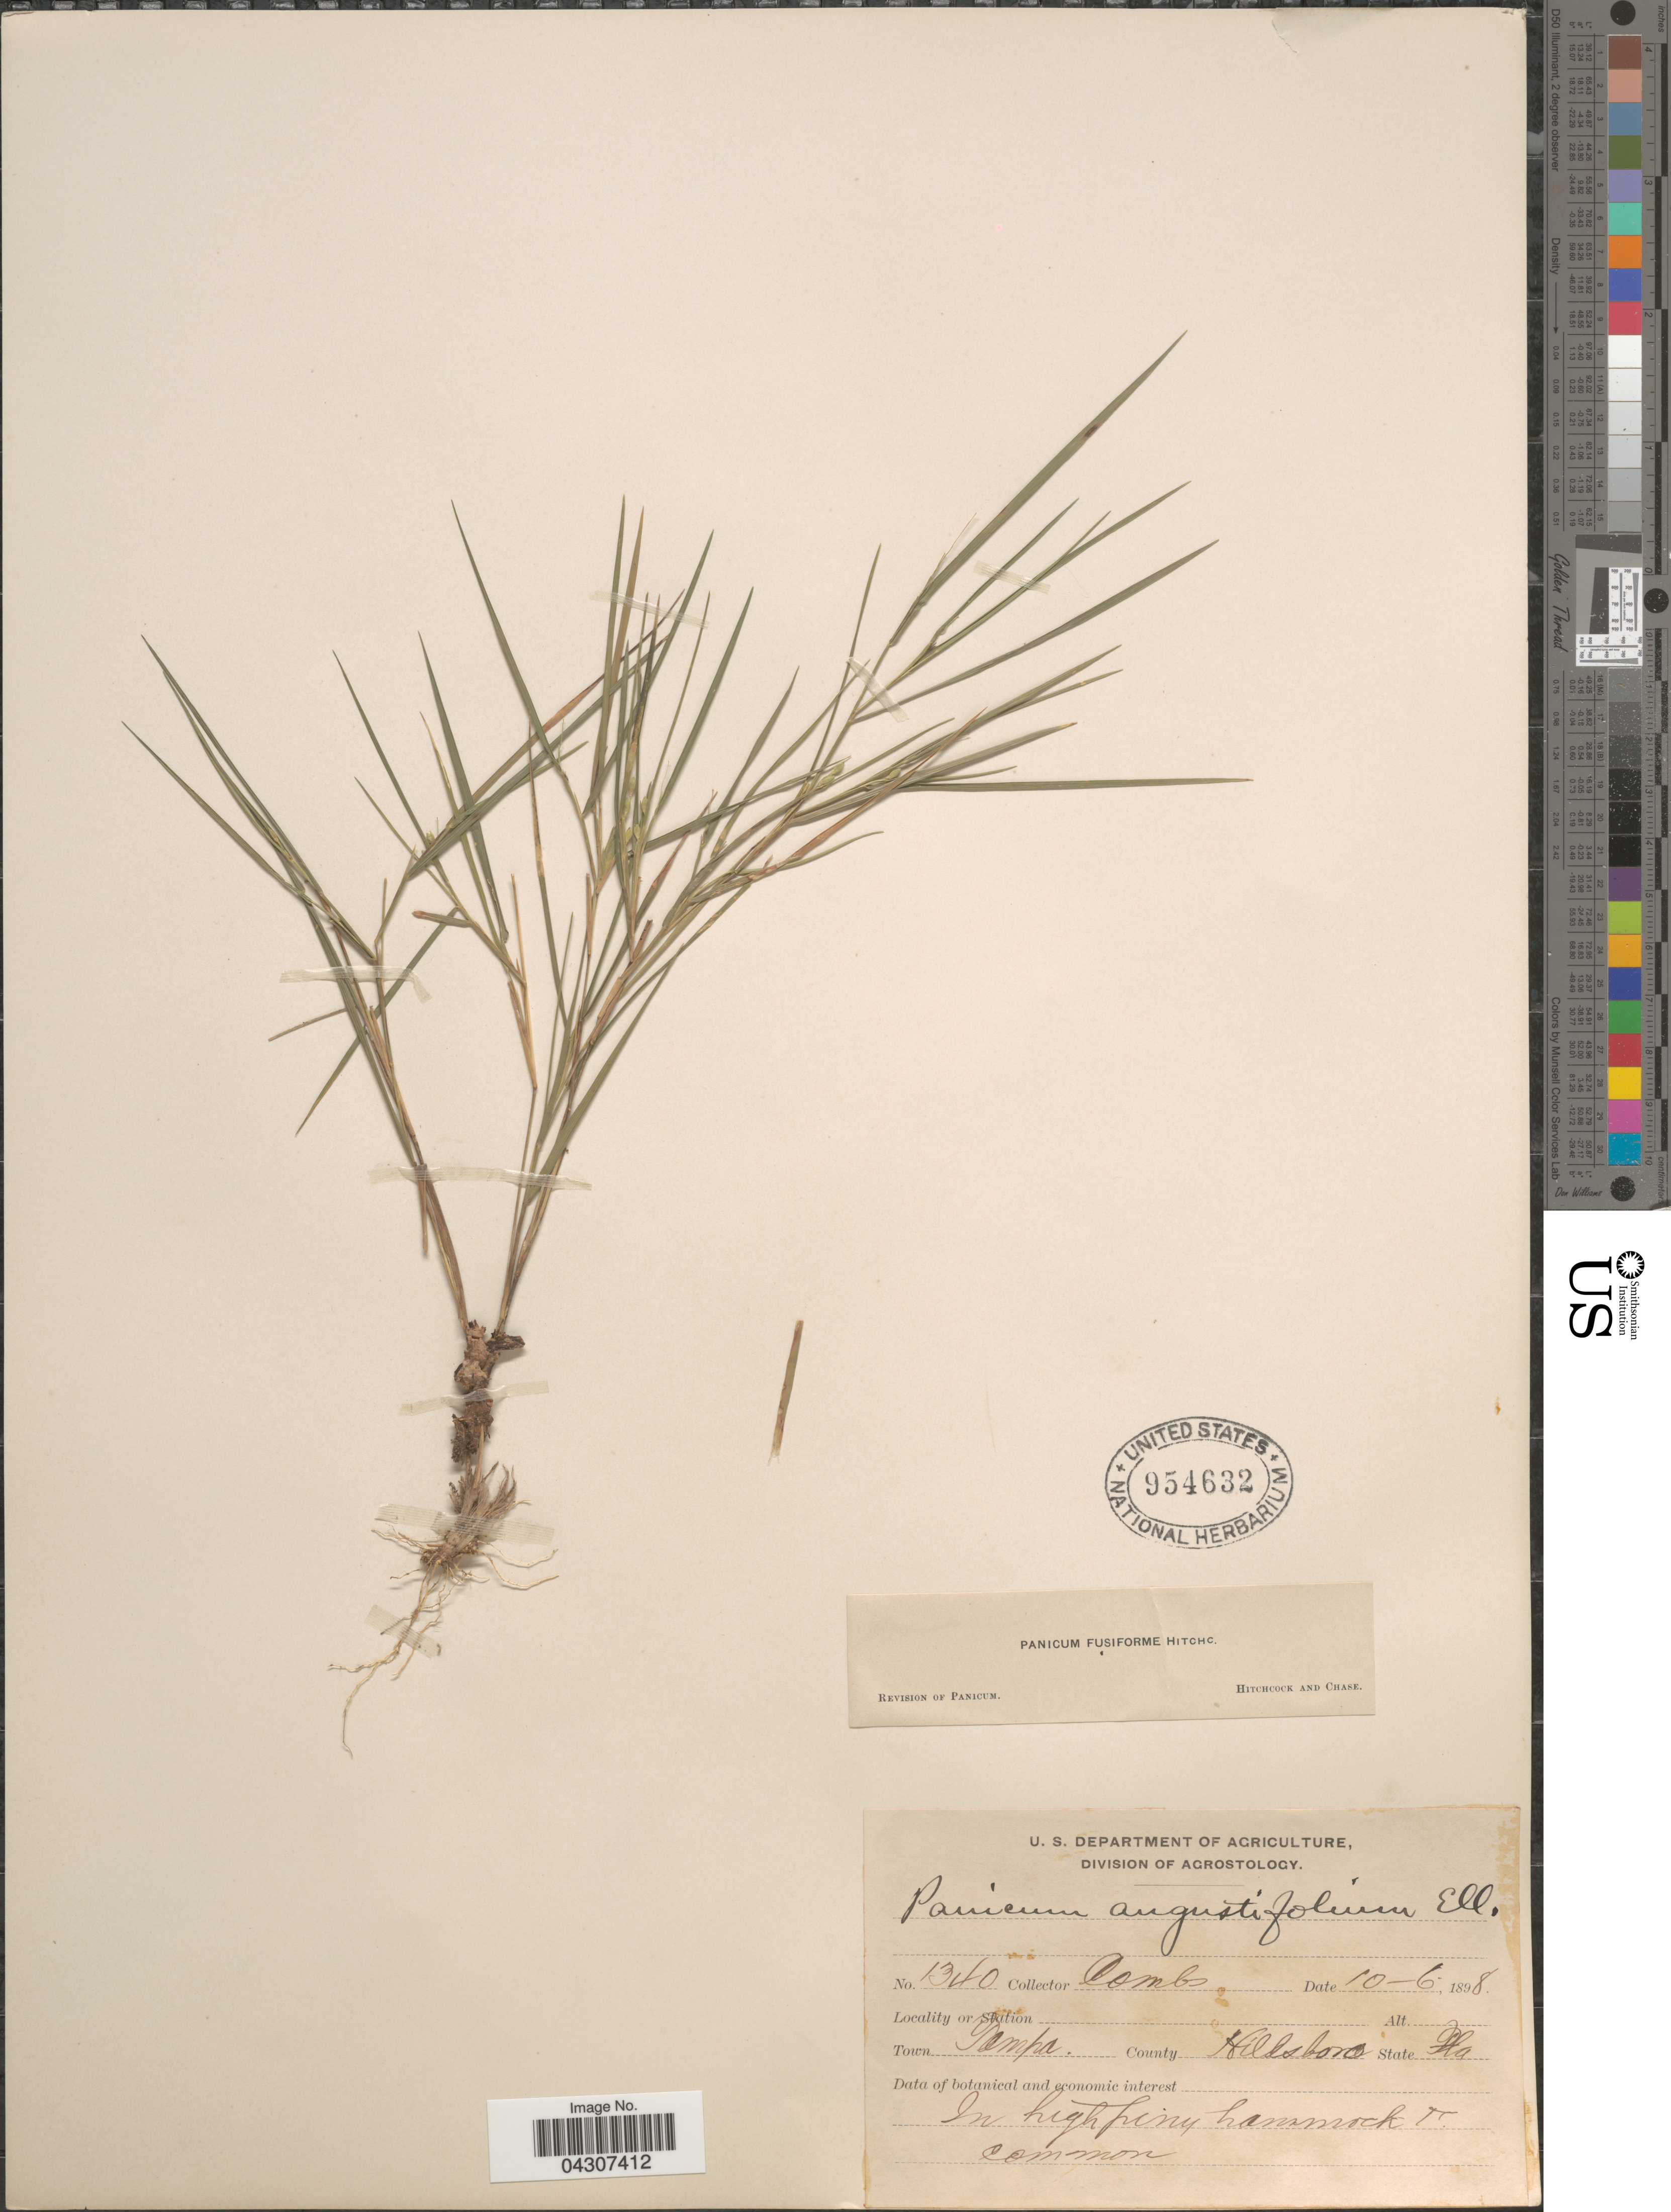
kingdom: Plantae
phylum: Tracheophyta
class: Liliopsida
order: Poales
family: Poaceae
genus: Dichanthelium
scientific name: Dichanthelium aciculare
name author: (Desv. ex Poir.) Gould & C.A. Clark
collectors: -. Combs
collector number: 1340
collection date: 1898-10-06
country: United States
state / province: Florida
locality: Town Tampa. County Hillsboro.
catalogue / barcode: US 954632